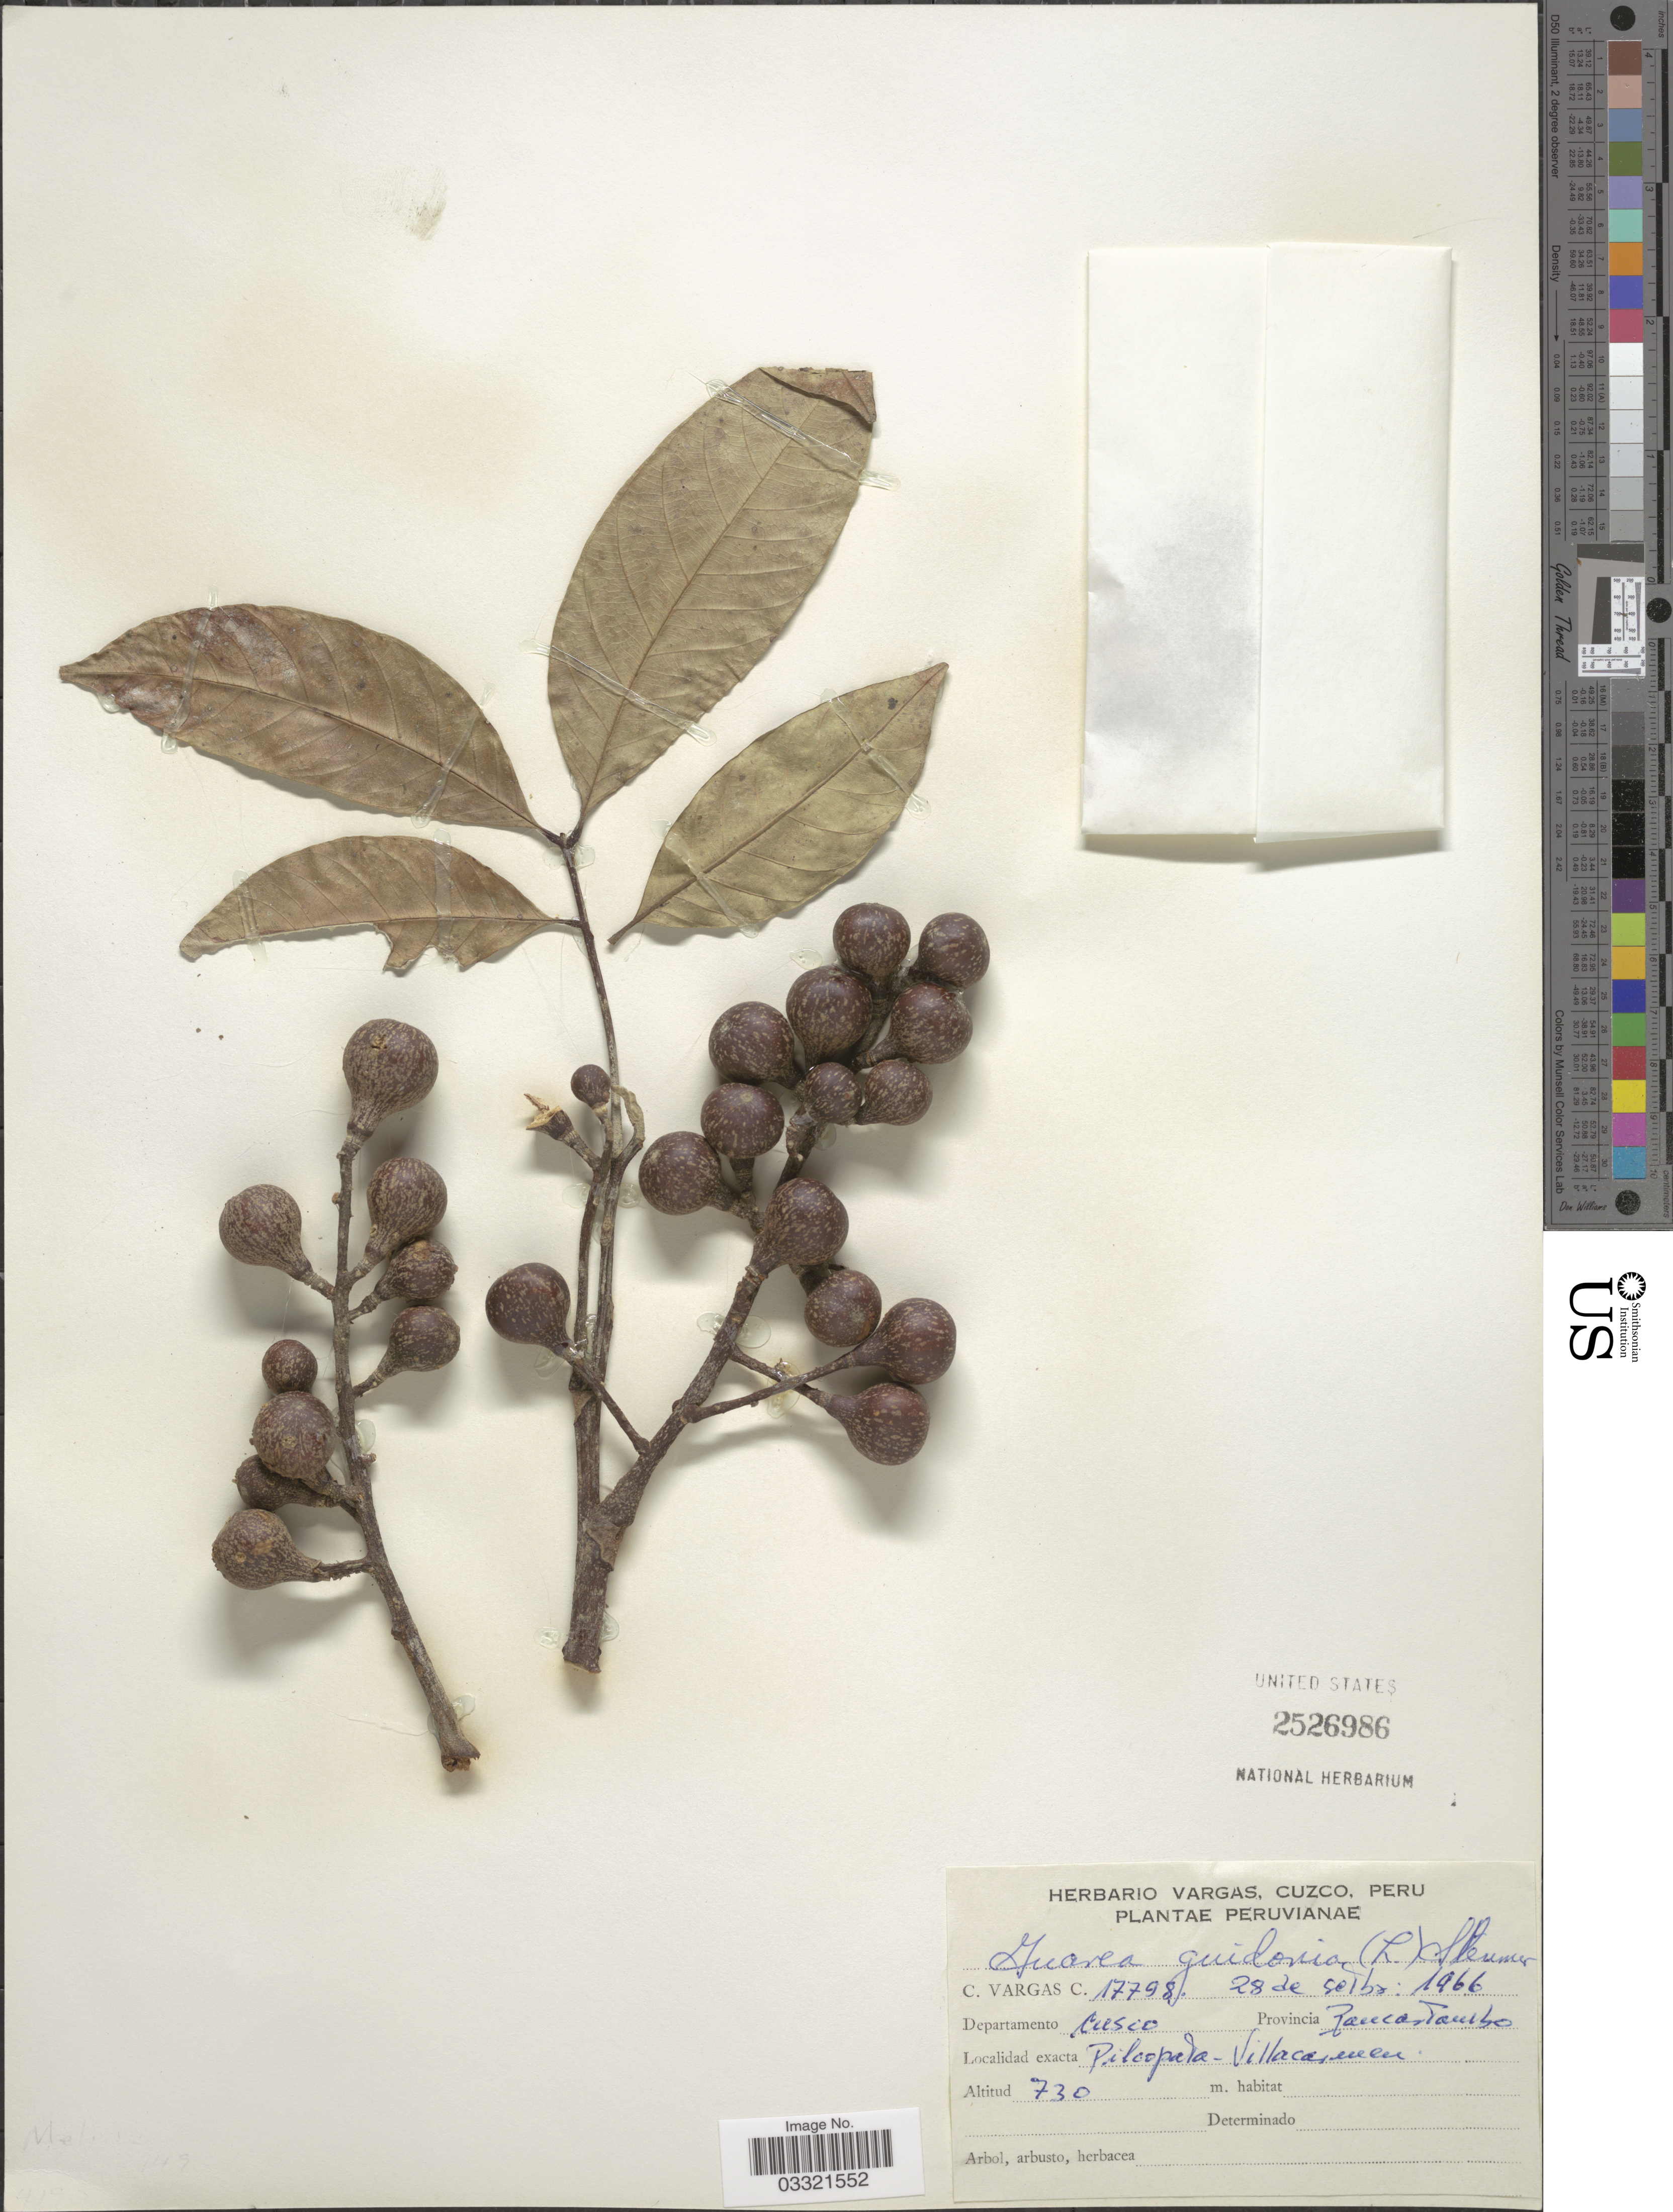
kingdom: Plantae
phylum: Tracheophyta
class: Magnoliopsida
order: Sapindales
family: Meliaceae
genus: Guarea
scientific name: Guarea guidonia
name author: (L.) Sleumer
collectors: C. Vargas Calderón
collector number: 17798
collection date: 1966-09-28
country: Peru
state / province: Cusco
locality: Departamento Cusco, Provincia Paucartambo. Pilcopata - Villacarmen.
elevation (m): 730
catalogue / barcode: US 2526986